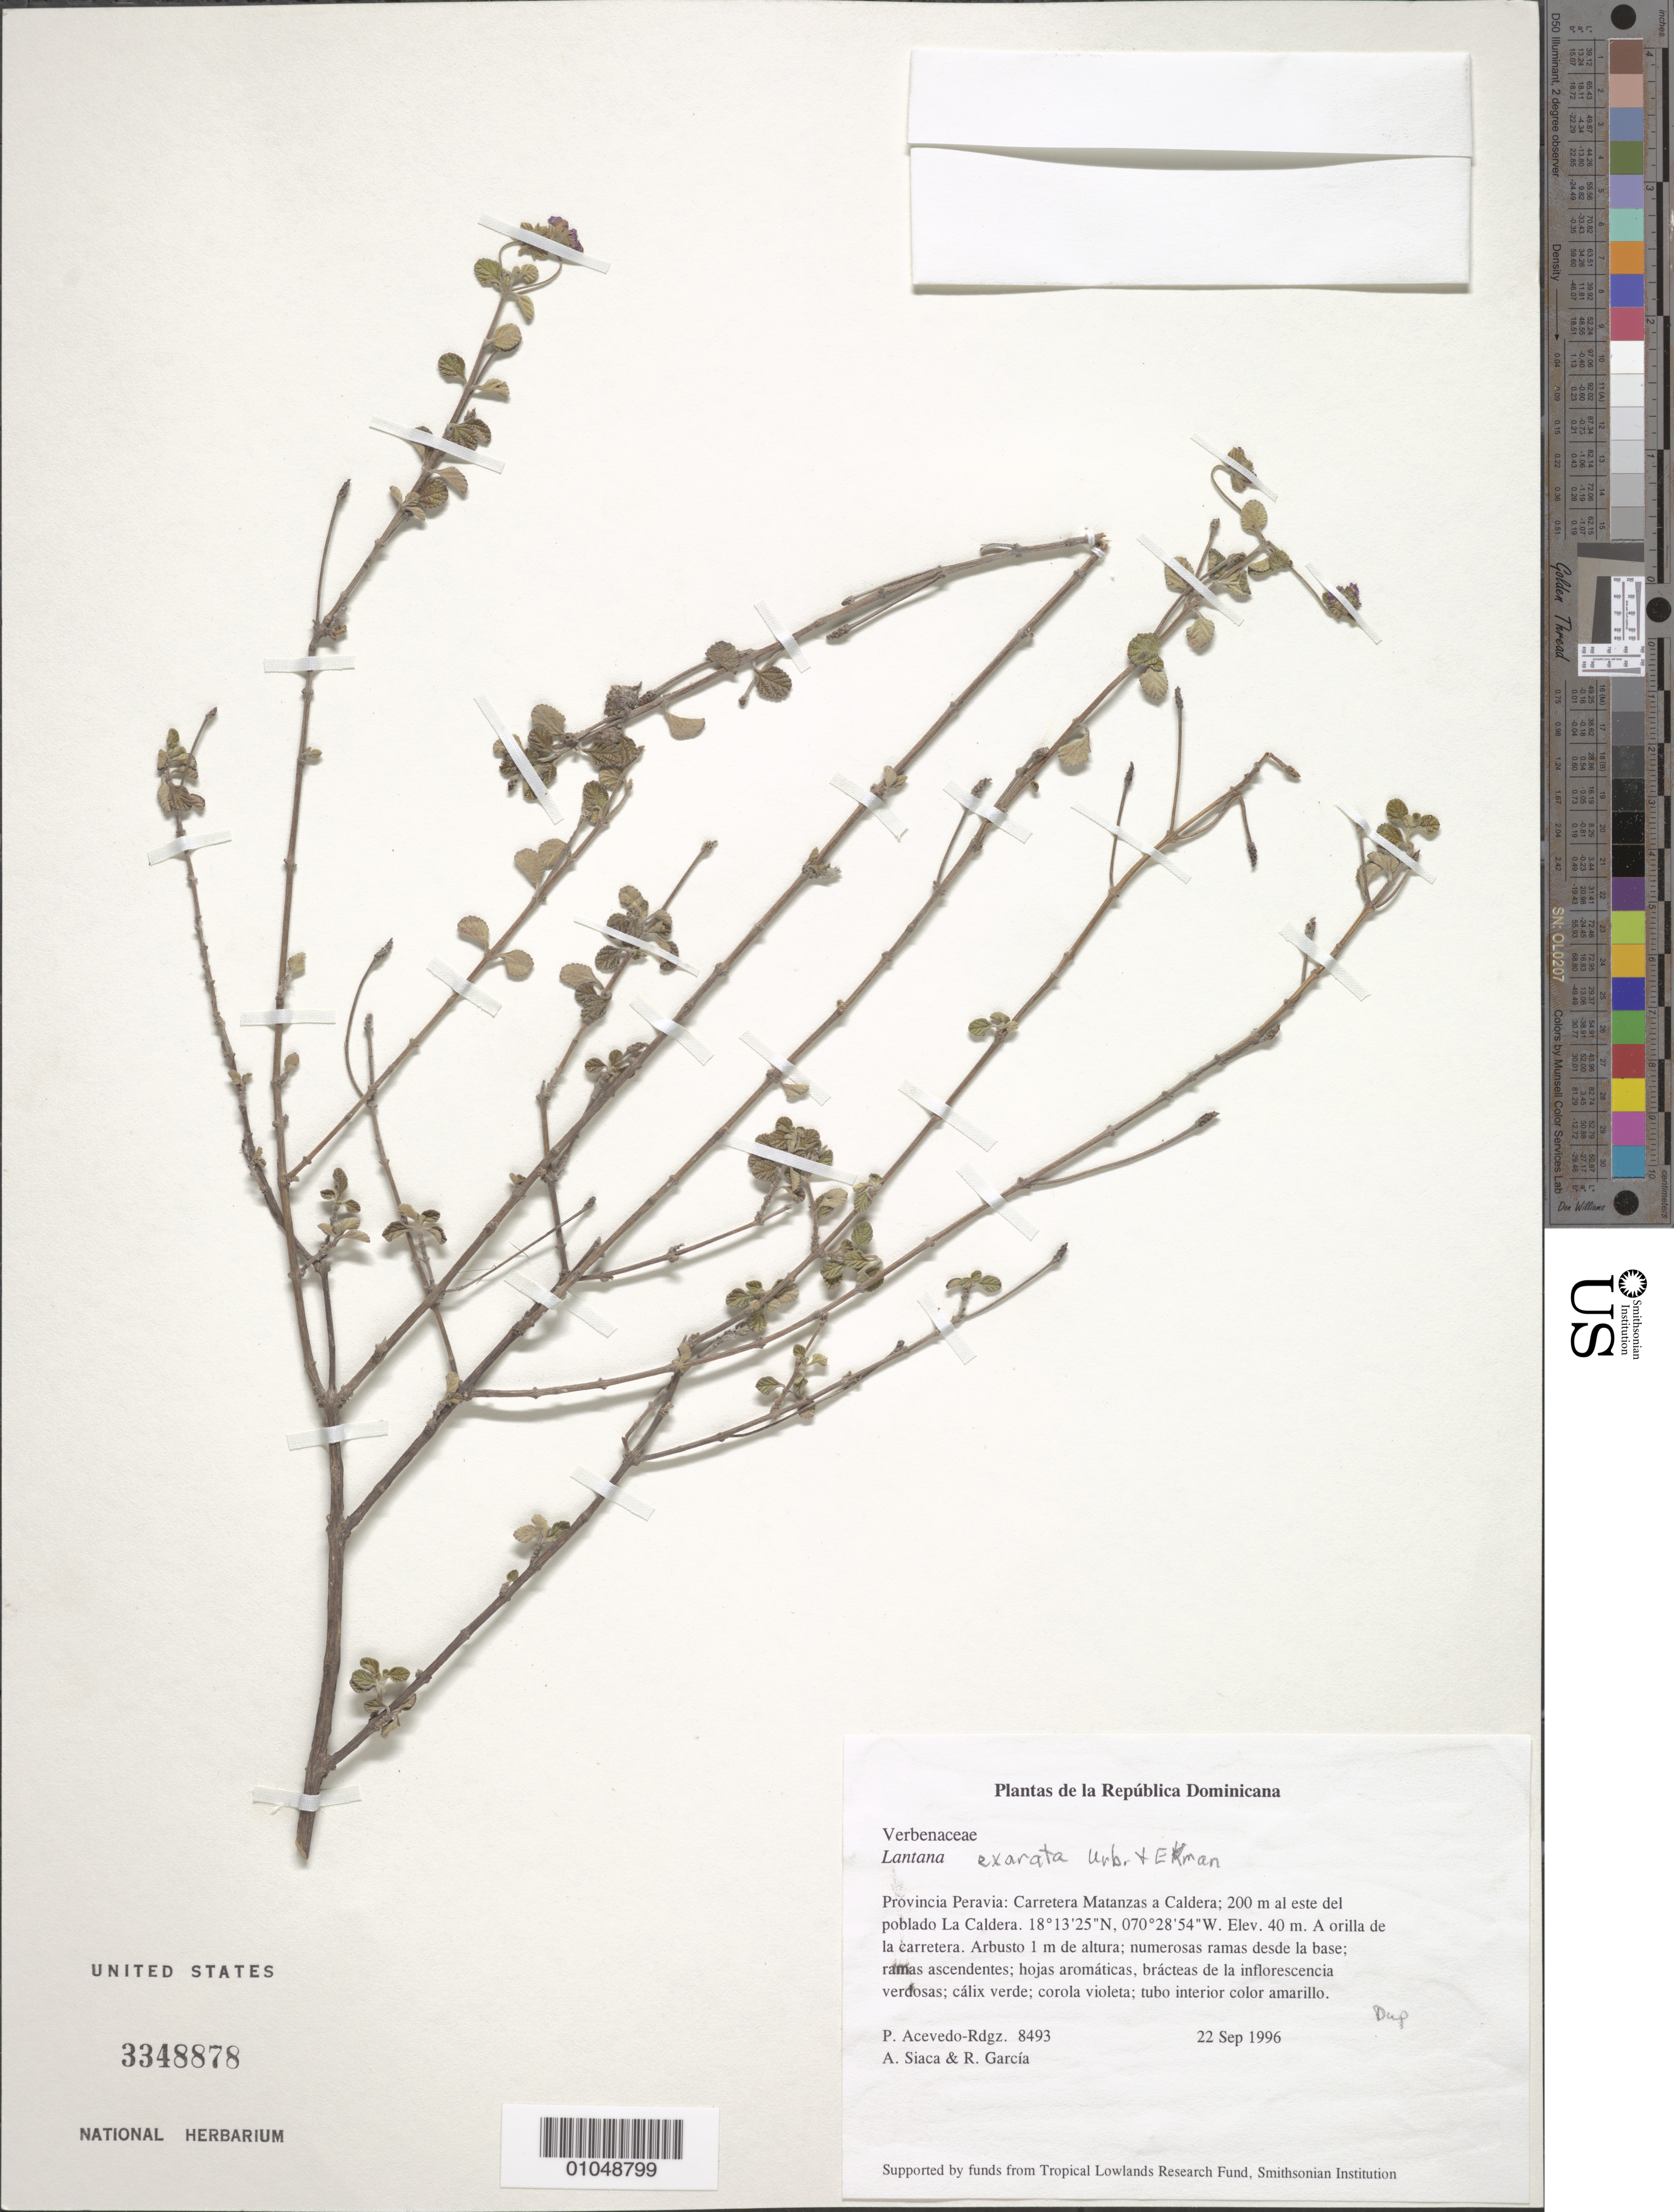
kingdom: Plantae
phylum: Tracheophyta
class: Magnoliopsida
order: Lamiales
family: Verbenaceae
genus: Lantana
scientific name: Lantana exarata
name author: Urb. & Ekman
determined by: Acevedo-Rodríguez, P., (BOT), Smithsonian Institution - National Museum of Natural History (UNITED STATES)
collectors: P. Acevedo-Rodr., A. Siaca & R. G. García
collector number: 8493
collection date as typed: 22 Sep 1996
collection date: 1996-09-22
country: Dominican Republic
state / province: Peravia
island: Hispaniola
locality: Provincia Peravia: Carretera Matanzas a Caldera; 200 m al este del poblado La Caldera.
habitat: A orilla de la carretera.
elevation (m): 40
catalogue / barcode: US 3348878